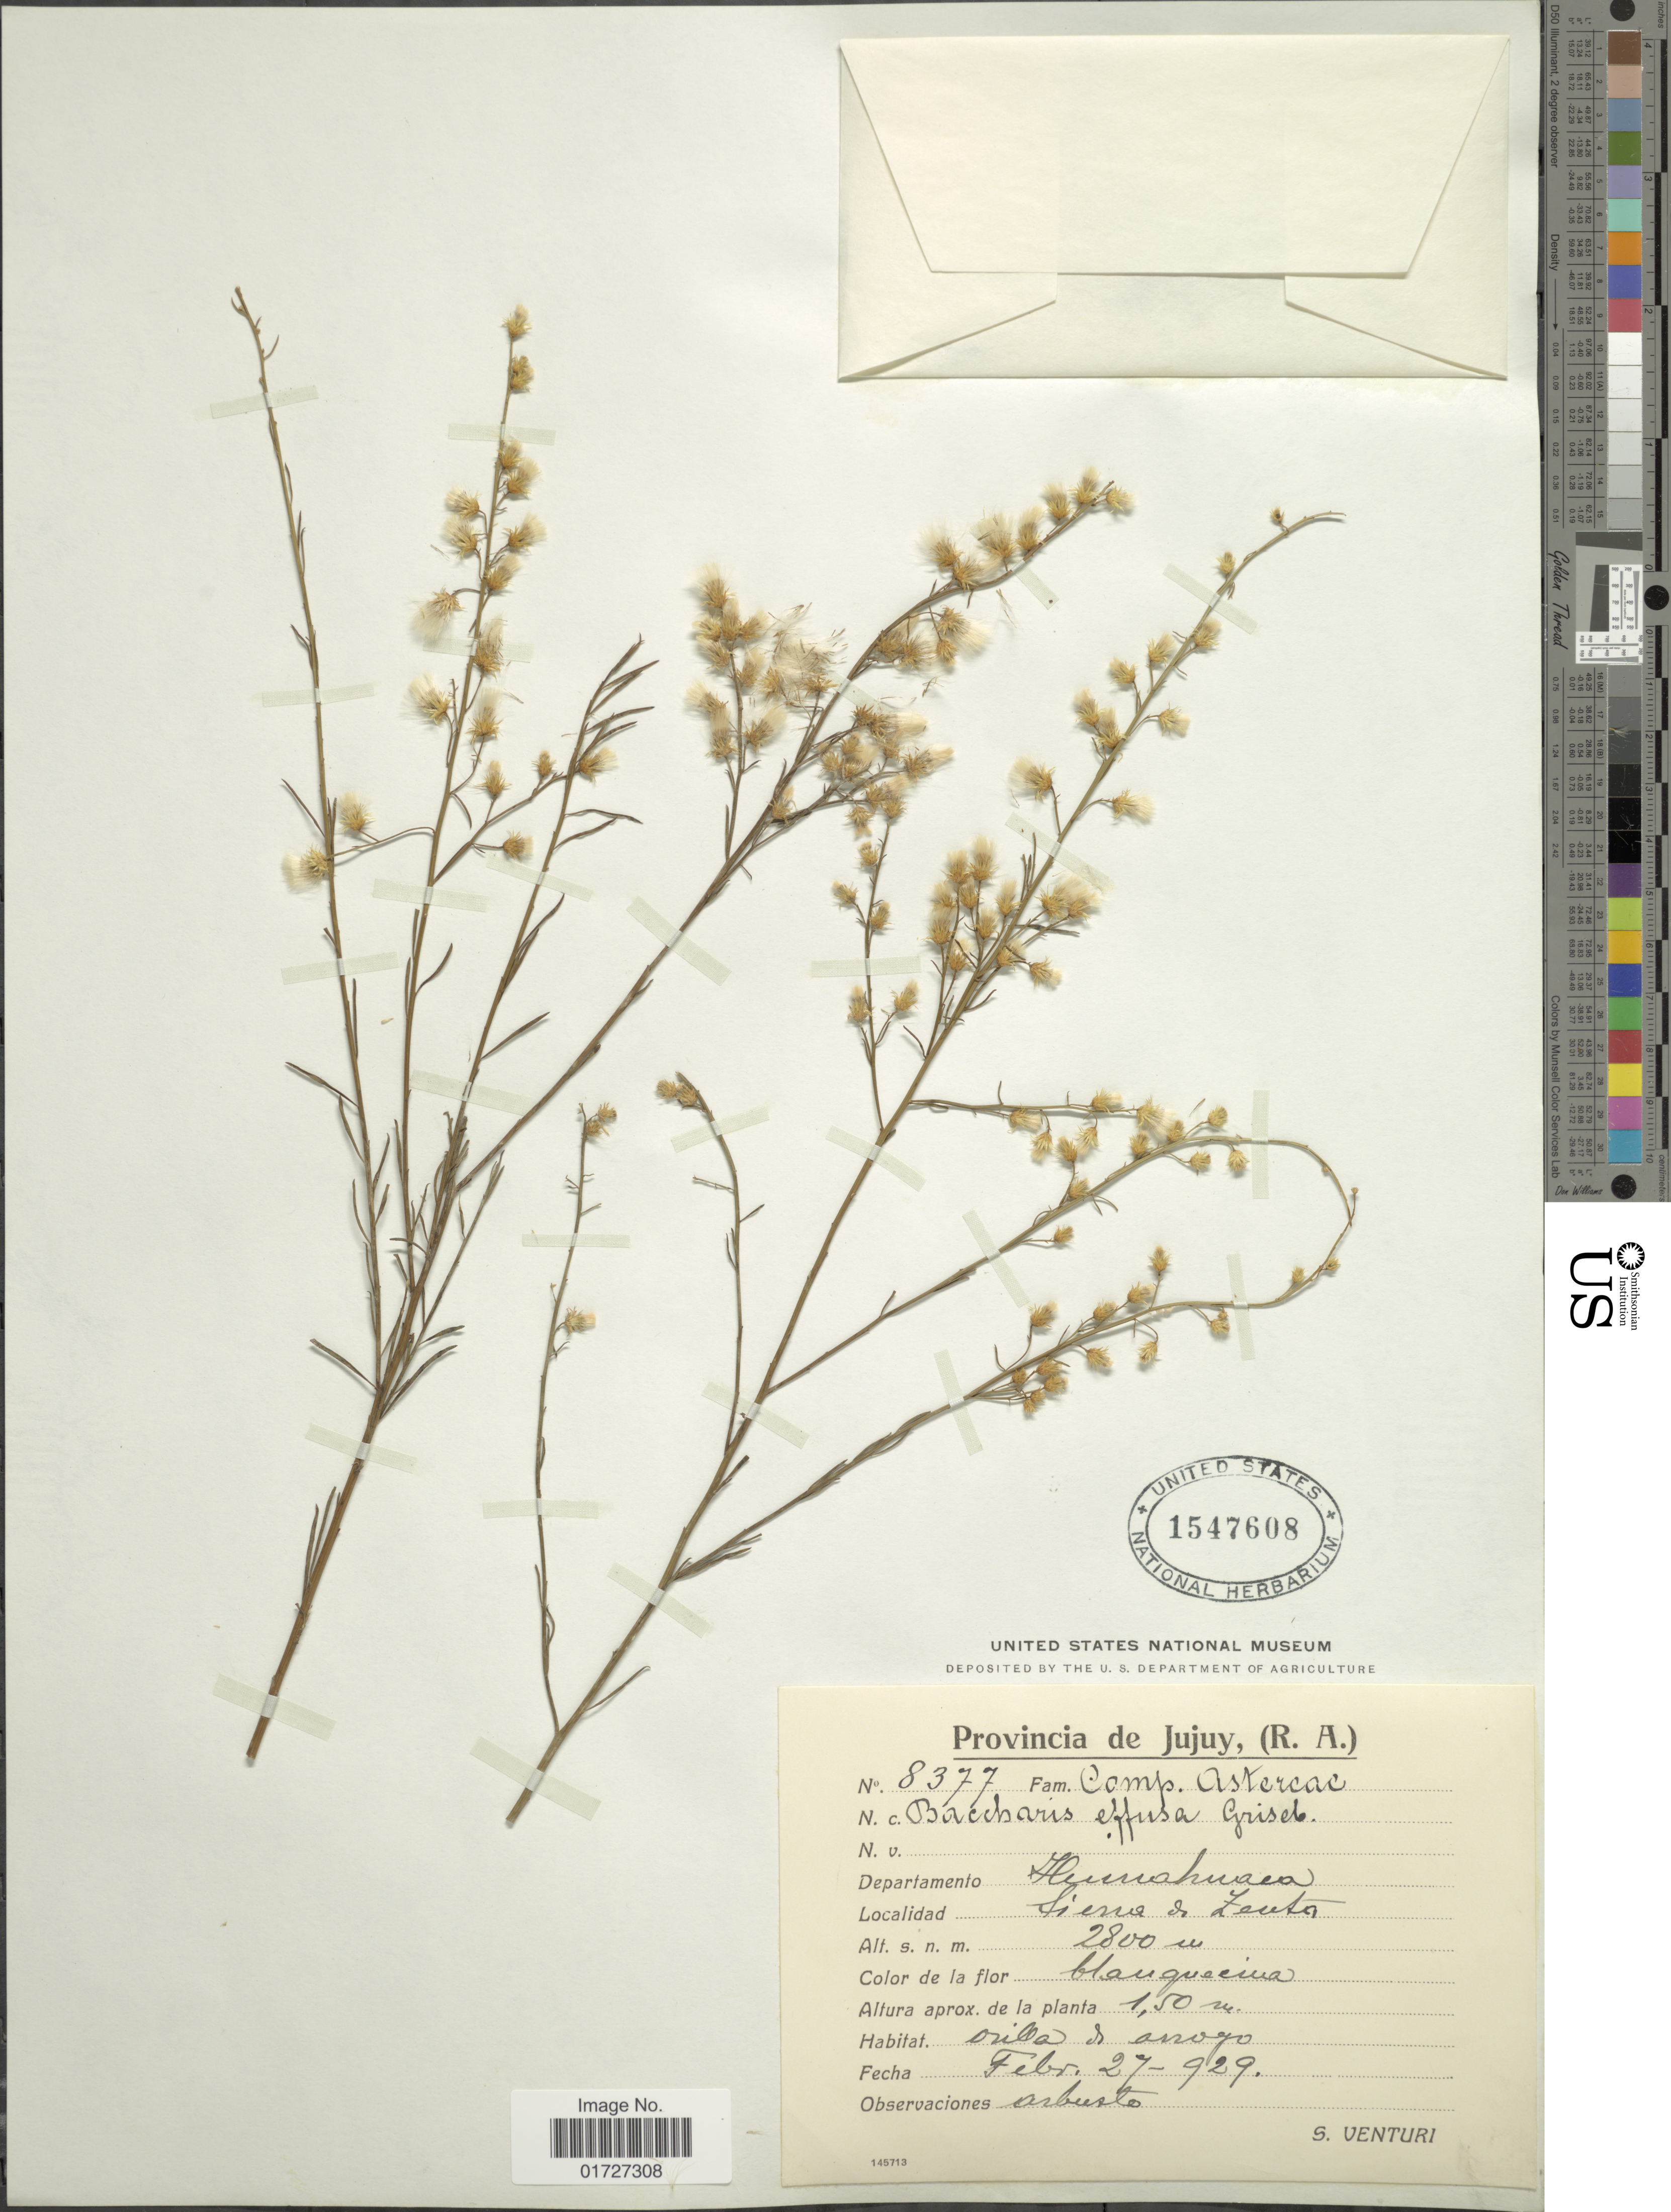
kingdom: Plantae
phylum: Tracheophyta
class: Magnoliopsida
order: Asterales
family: Asteraceae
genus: Baccharis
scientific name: Baccharis effusa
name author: Griseb.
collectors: S. Venturi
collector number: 8377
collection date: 1929-02-27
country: Argentina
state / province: Jujuy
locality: Departamento Humahuasa, Sierra de Fenta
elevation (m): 2800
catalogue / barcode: US 1547608